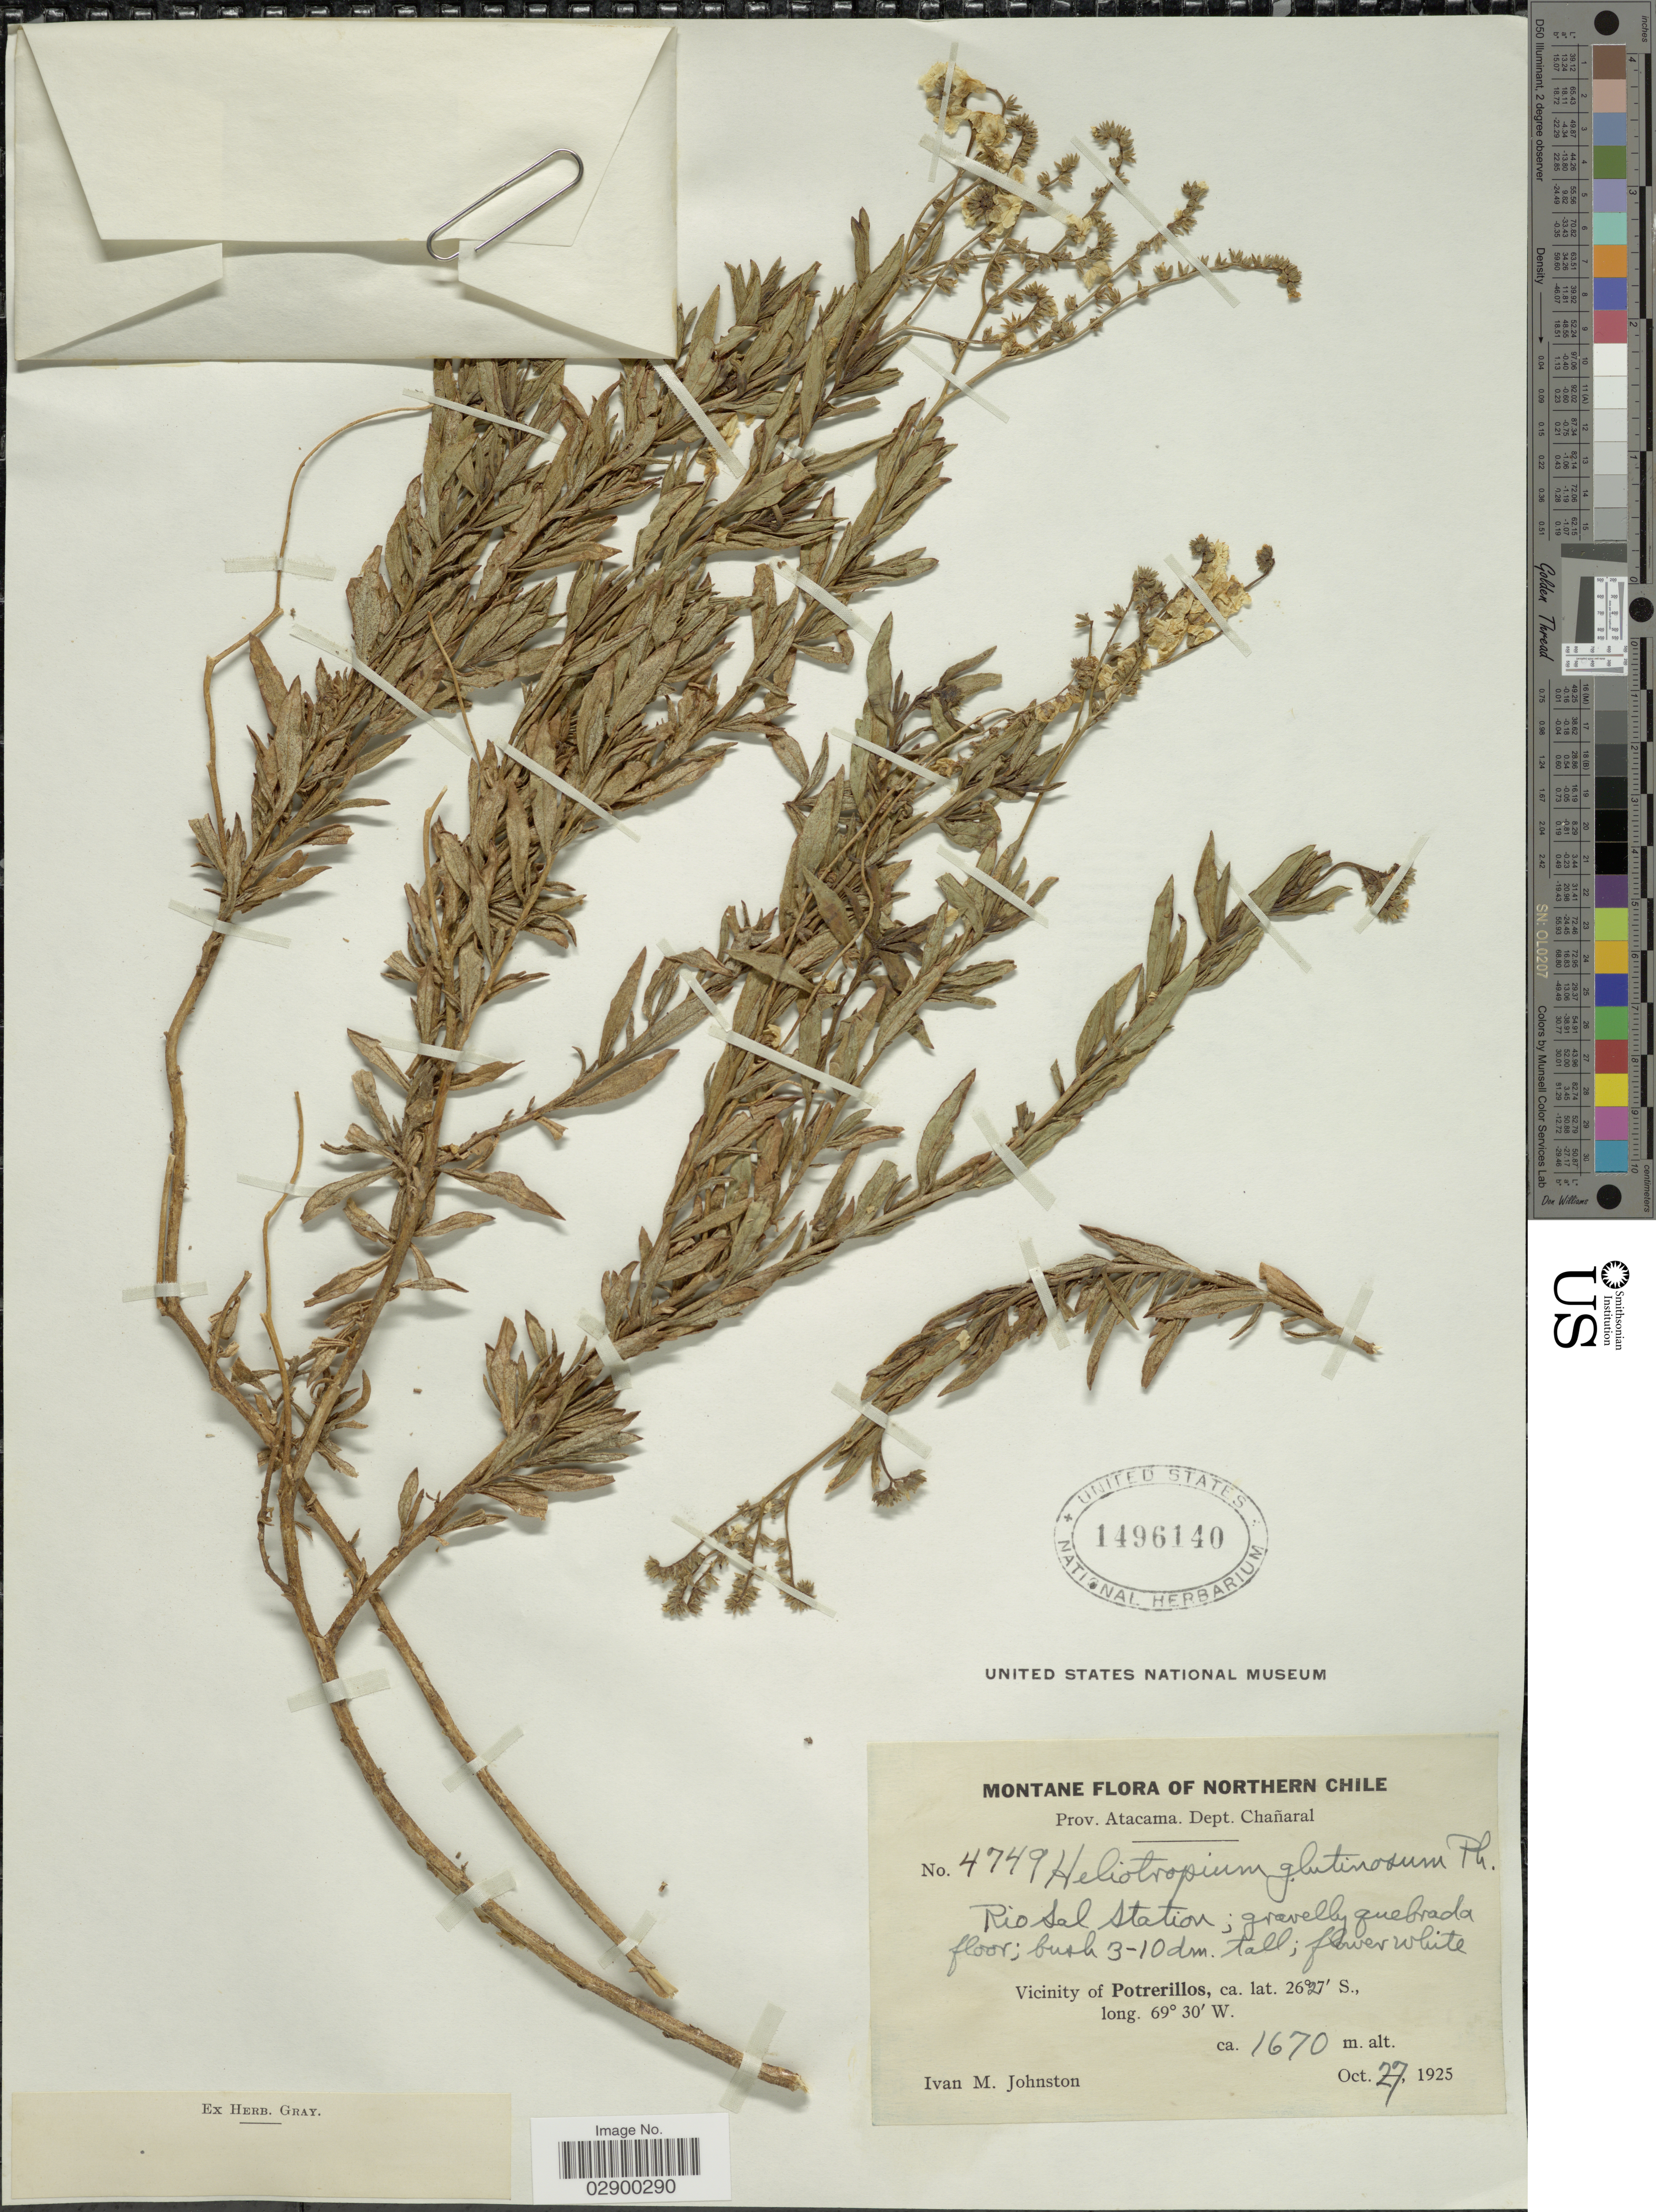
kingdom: Plantae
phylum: Tracheophyta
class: Magnoliopsida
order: Boraginales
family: Heliotropiaceae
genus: Heliotropium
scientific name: Heliotropium glutinosum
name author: Phil.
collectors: I.M. Johnston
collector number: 4749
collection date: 1925-10-27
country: Chile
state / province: Atacama (III)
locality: Prov. Atacama, Dept. Chañaral, Rio Sal Station, gravelly quebrada. Vicinity of Potrerillos, Northern Chile.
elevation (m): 1670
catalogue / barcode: US 1496140